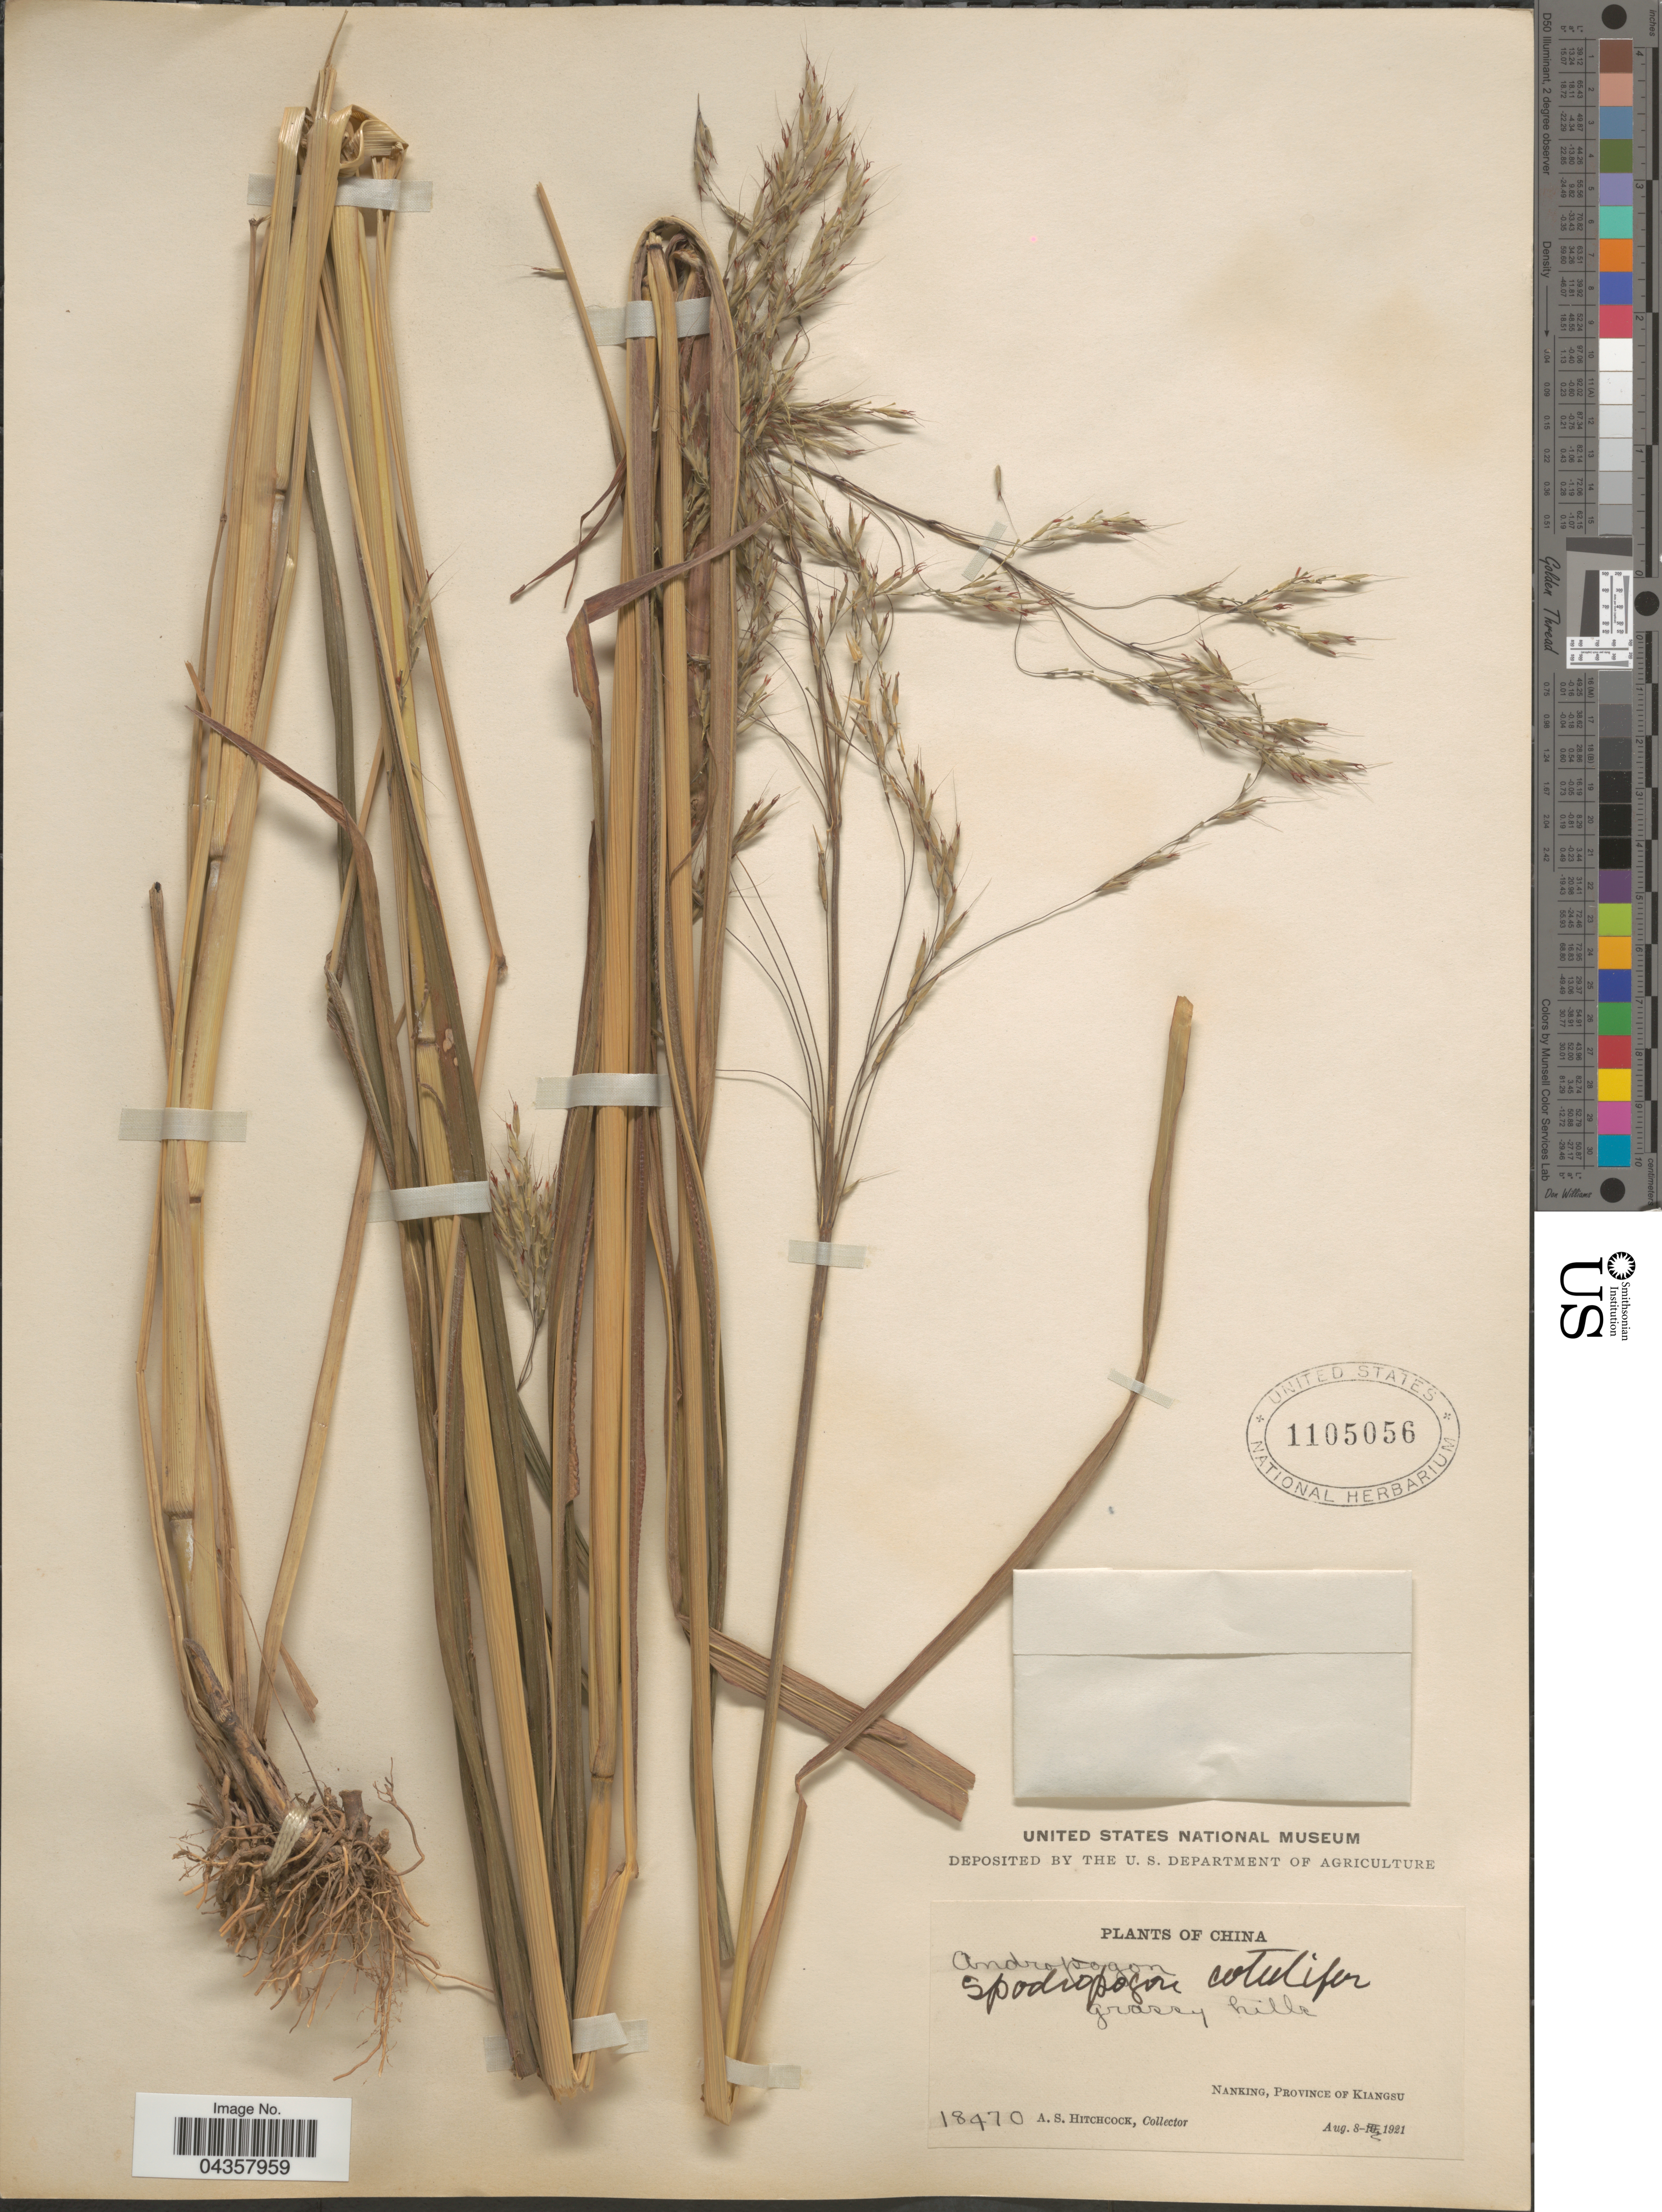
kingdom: Plantae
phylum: Tracheophyta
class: Liliopsida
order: Poales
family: Poaceae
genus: Spodiopogon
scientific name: Spodiopogon cotulifer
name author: (Thunb.) Hack.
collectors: A. S. Hitchcock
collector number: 18470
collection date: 1921-08-08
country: China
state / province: Jiangsu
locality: Grassy hills. Nanking, Province of Kiangsu.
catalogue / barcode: US 1105056